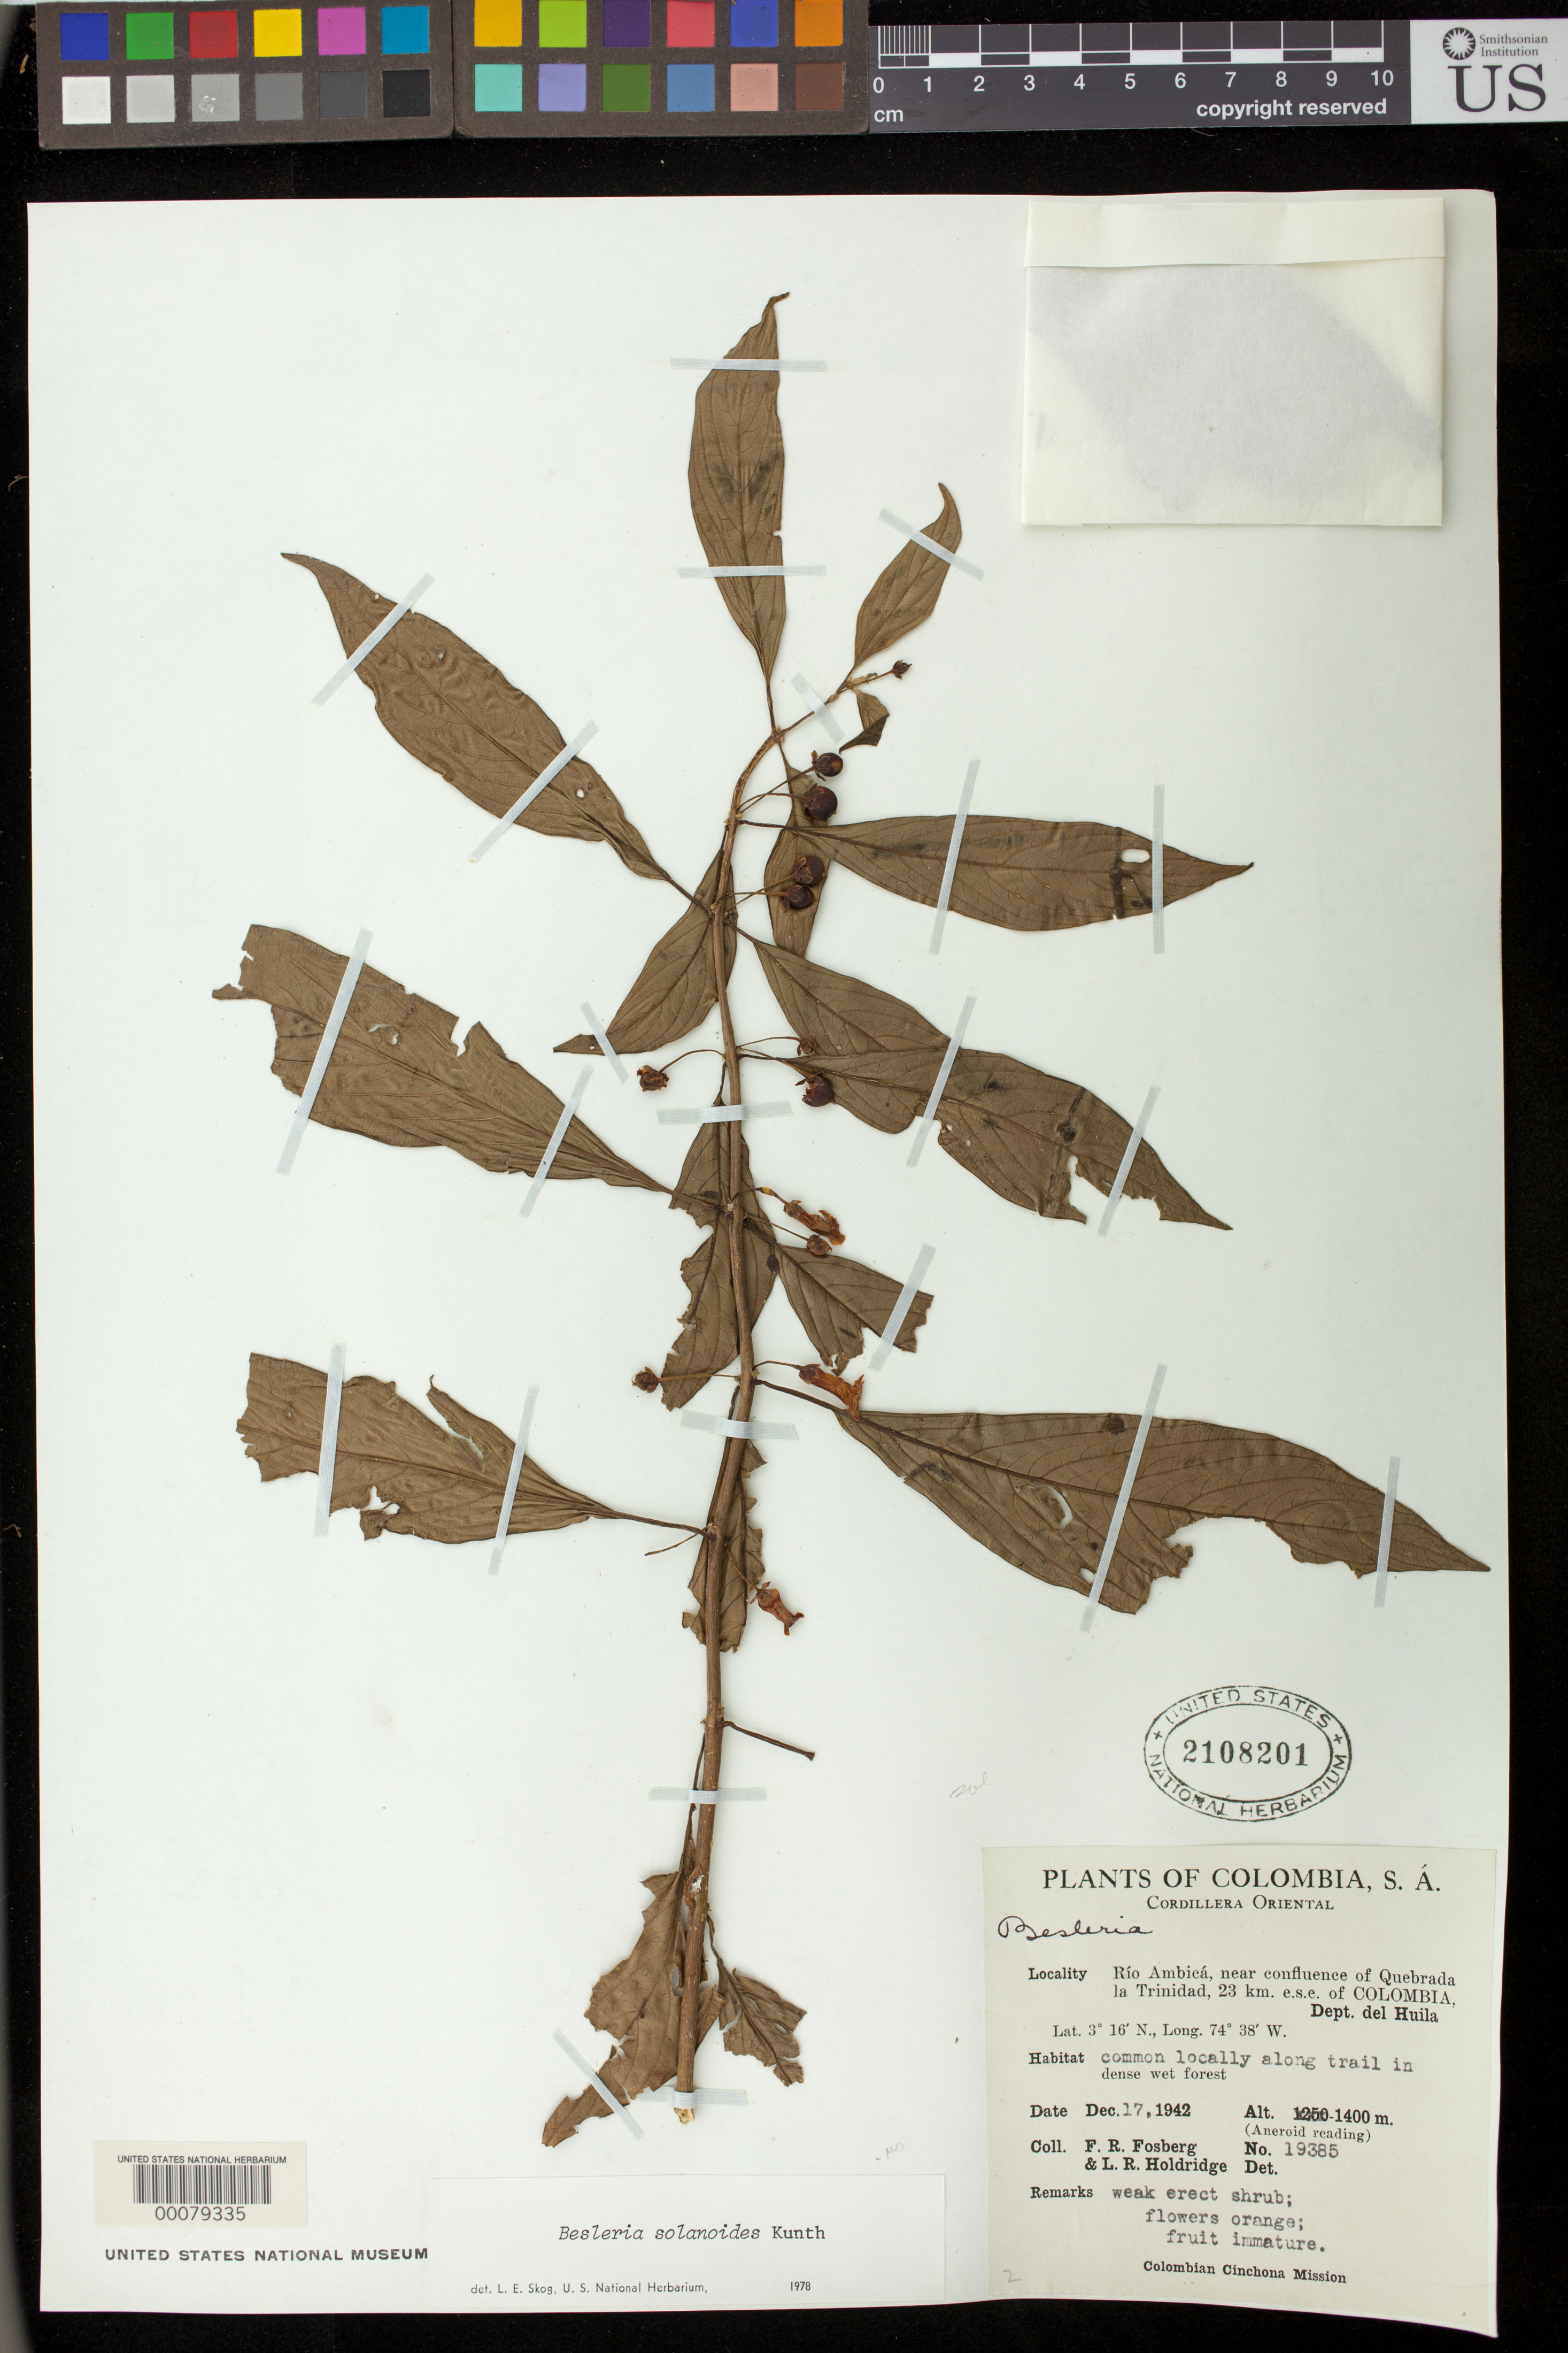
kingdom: Plantae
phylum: Tracheophyta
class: Magnoliopsida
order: Lamiales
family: Gesneriaceae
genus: Besleria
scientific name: Besleria solanoides var. solanoides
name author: Kunth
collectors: F. R. Fosberg & L. Holdridge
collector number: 19385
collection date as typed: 17 Dec 1942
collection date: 1942-12-17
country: Colombia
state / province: Huila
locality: Cordillera Oriental, Rio Ambica, near confluence of Quebrada la Trinidad, 23 km ESE of Colombia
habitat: Common locally along trail in dense wet forest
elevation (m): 1400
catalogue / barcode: US 2108201